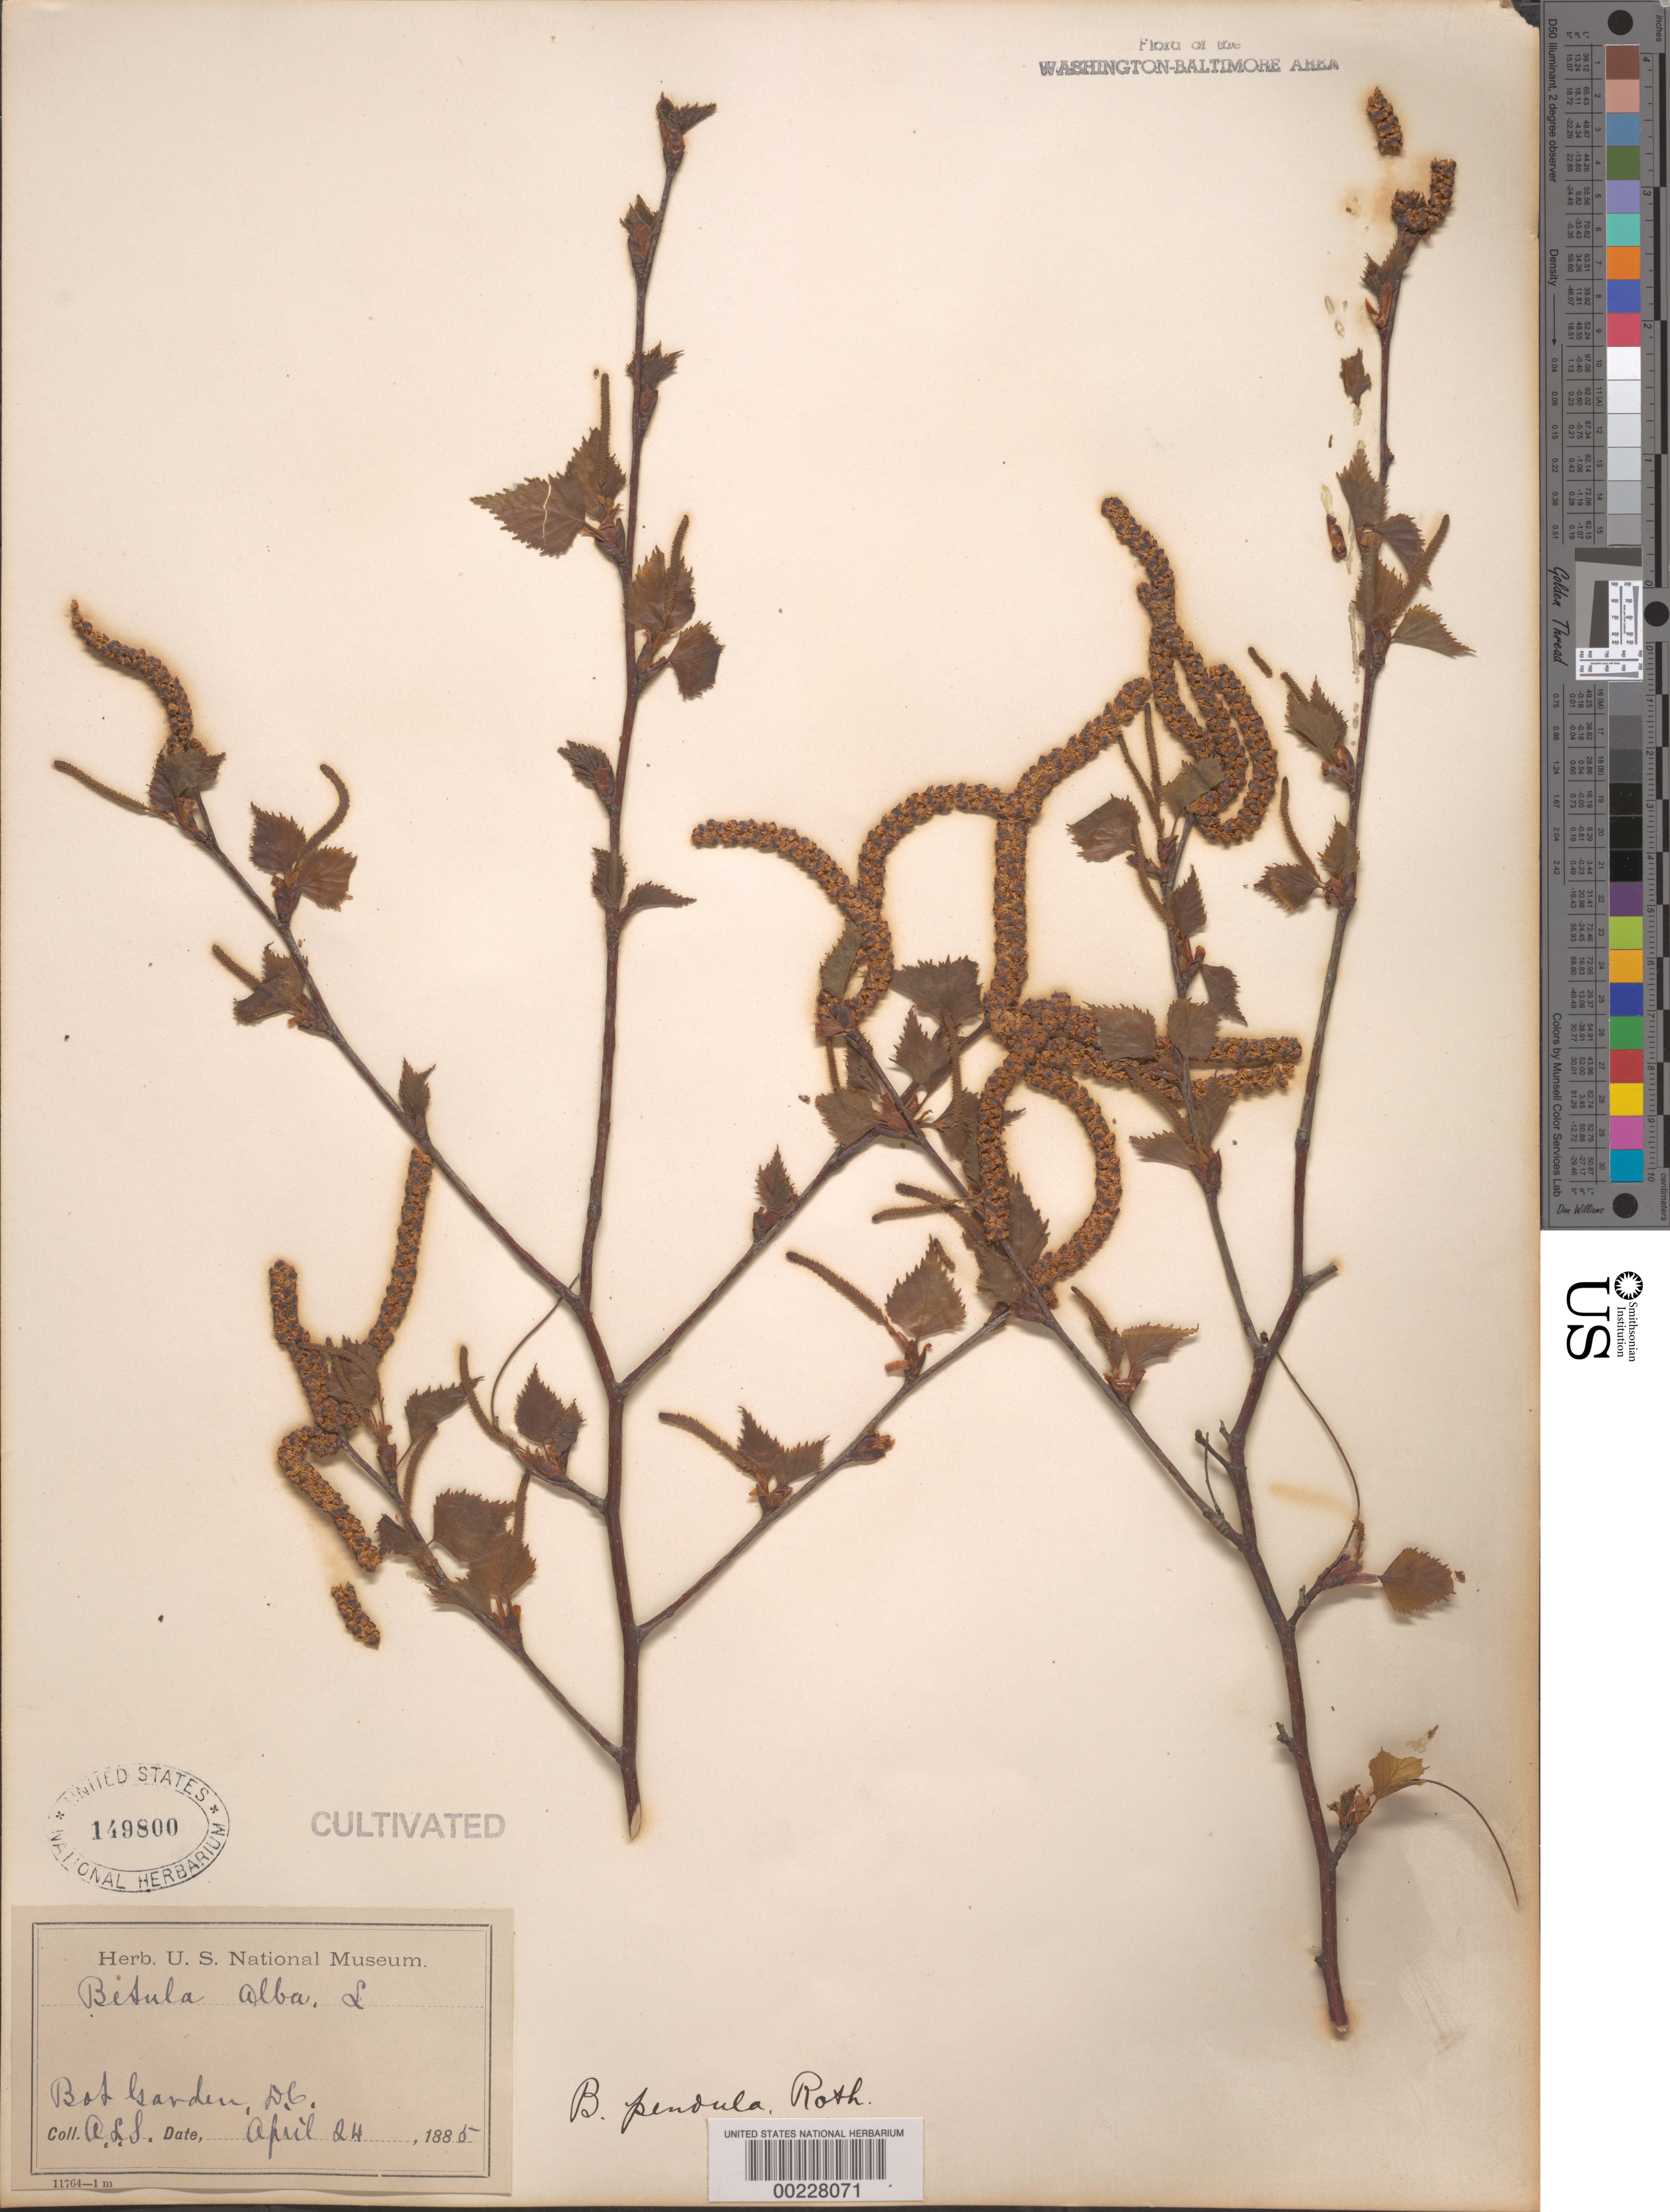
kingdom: Plantae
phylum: Tracheophyta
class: Magnoliopsida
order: Fagales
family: Betulaceae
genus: Betula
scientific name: Betula pendula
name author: Roth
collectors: A. L. Schott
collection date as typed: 24 Apr 1885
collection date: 1885-04-24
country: United States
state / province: District of Columbia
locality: Botanical gardens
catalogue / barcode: US 149800